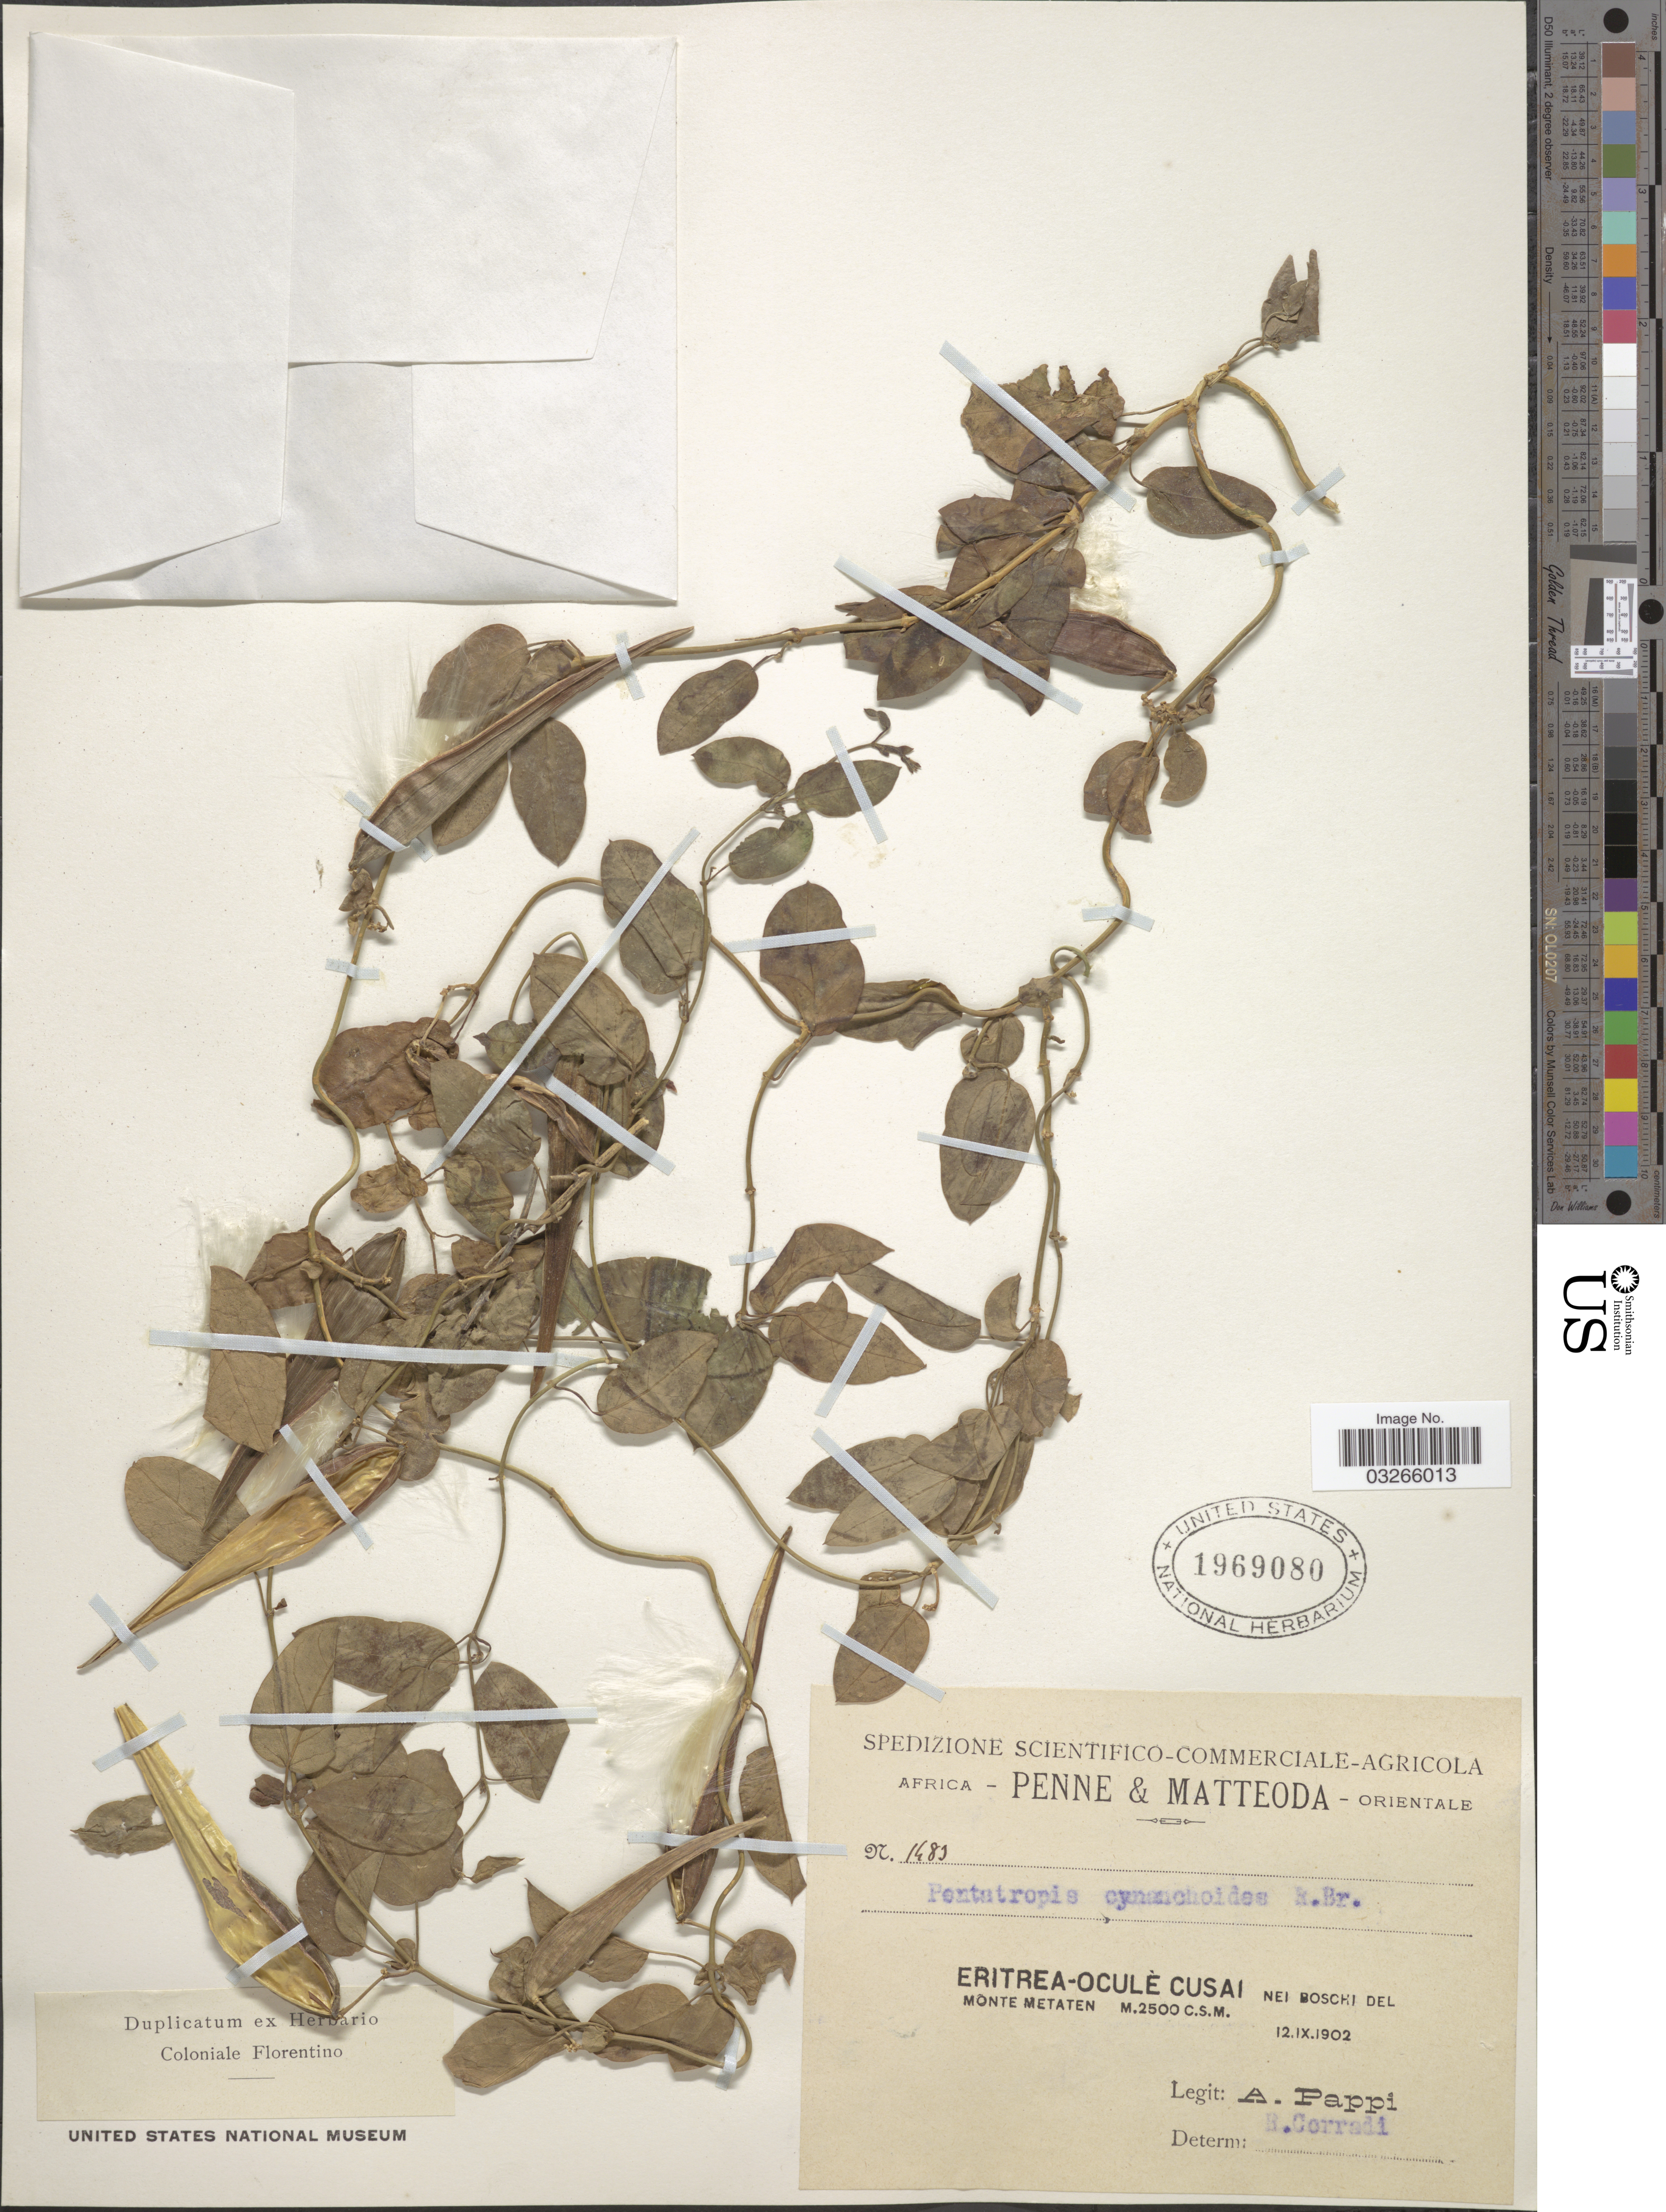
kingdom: Plantae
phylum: Tracheophyta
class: Magnoliopsida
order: Gentianales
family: Apocynaceae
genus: Pentatropis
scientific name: Pentatropis crynanchoides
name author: R. Br.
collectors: A. Pappi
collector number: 1483*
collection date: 1902-09-12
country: Eritrea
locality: Eritrea-Oculè Cusai nei Boscki del Monte Metaten.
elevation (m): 2500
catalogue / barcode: US 1969080